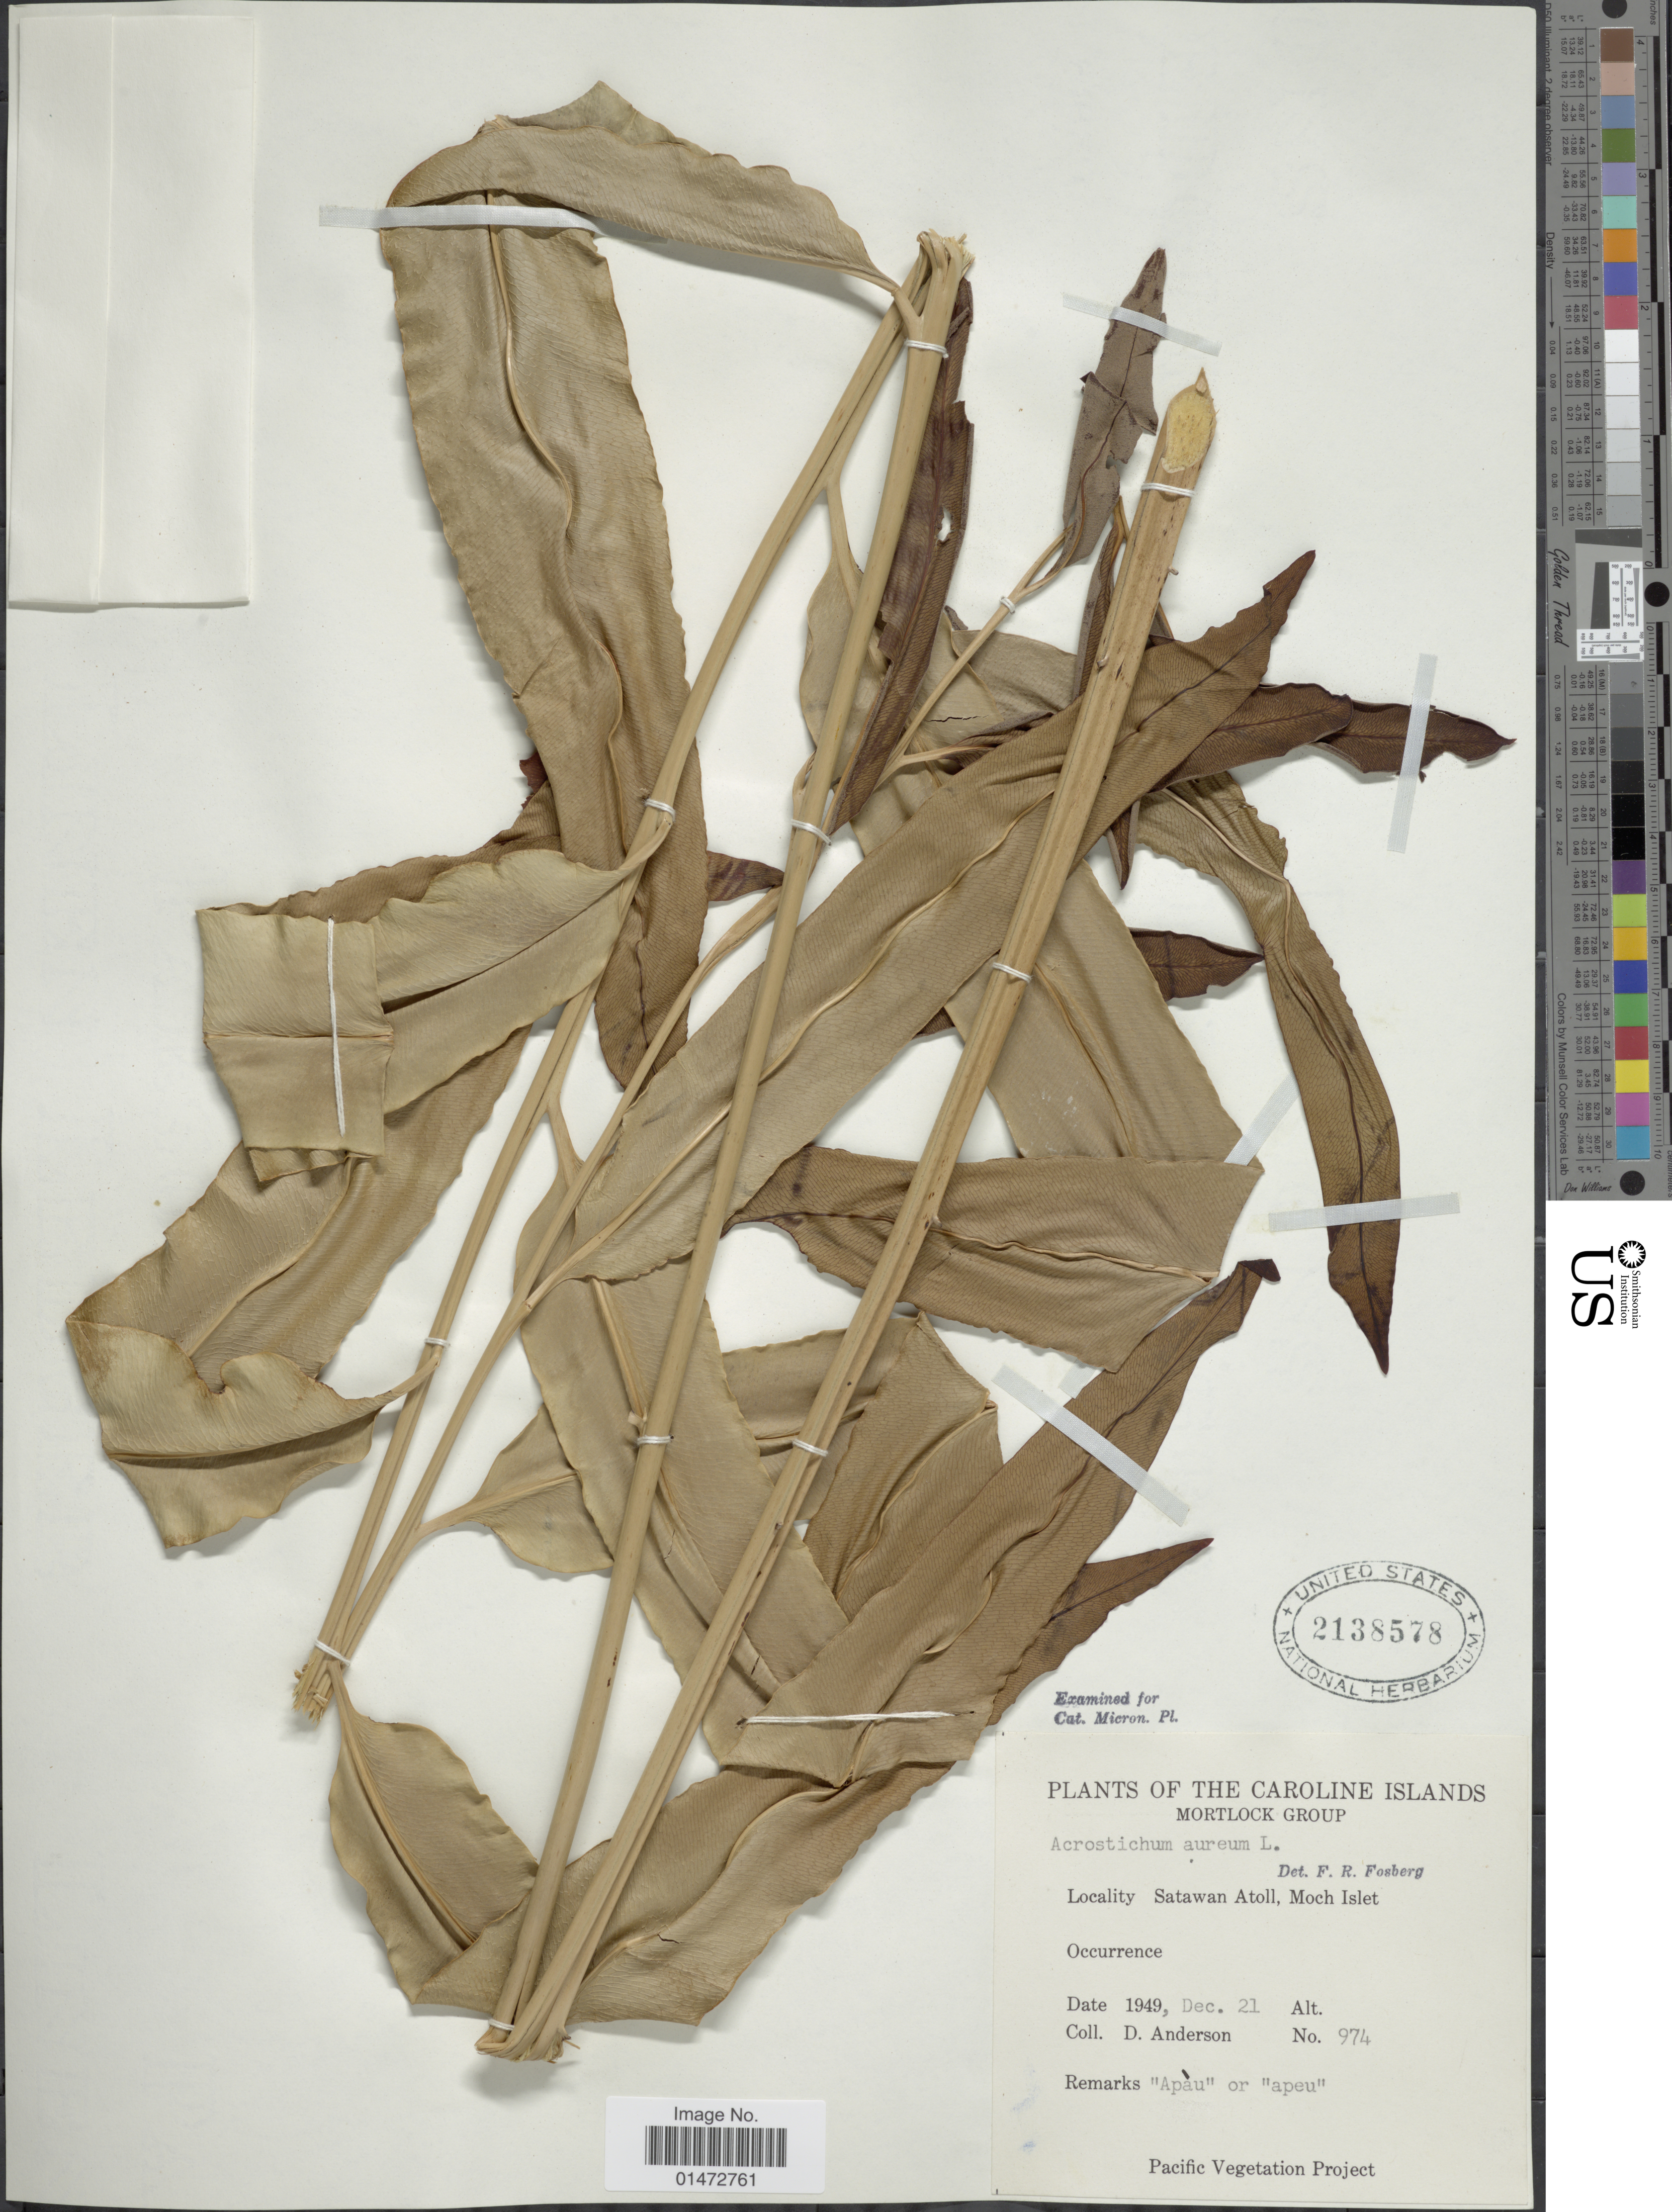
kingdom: Plantae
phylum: Tracheophyta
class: Polypodiopsida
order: Polypodiales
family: Pteridaceae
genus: Acrostichum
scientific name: Acrostichum aureum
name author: L.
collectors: D. Anderson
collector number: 974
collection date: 1949-12-21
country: Micronesia, Federated States of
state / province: Truk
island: Satawan Atoll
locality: Mortlock Group. Satawan Atoll, Moch Islet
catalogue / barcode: US 2138578